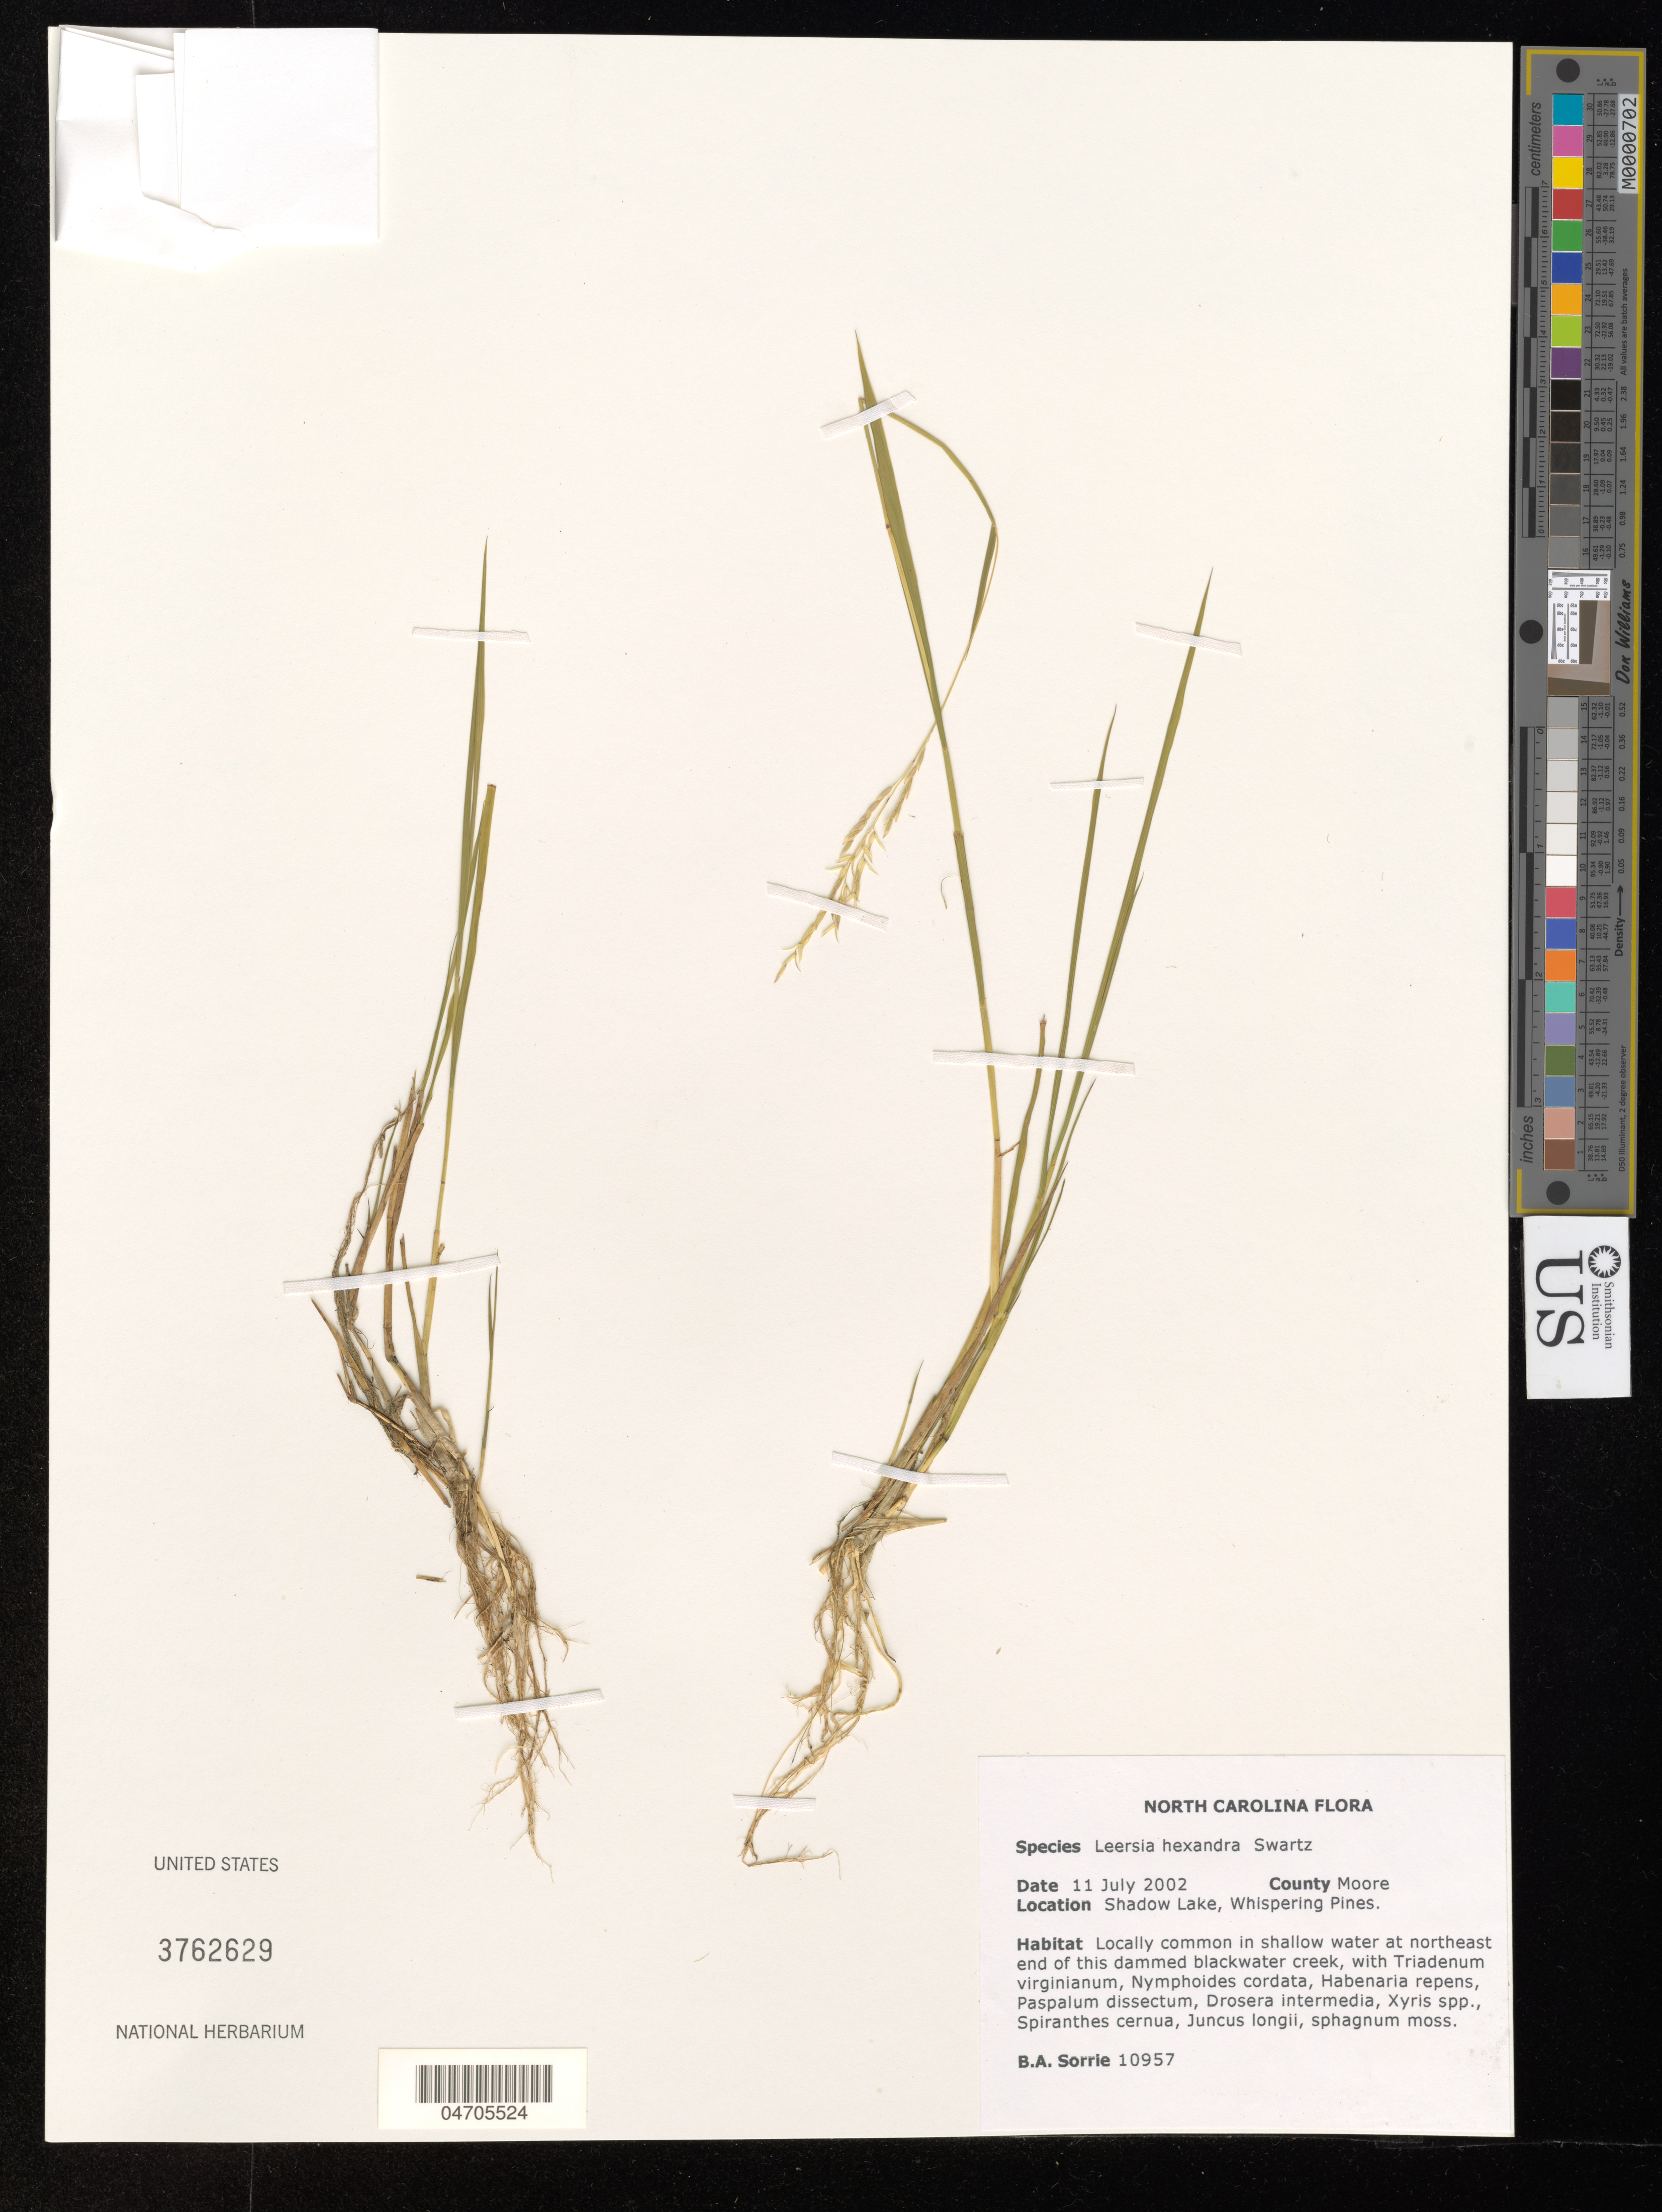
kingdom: Plantae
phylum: Tracheophyta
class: Liliopsida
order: Poales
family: Poaceae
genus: Leersia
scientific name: Leersia hexandra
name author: Sw.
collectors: B. Sorrie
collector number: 10957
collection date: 2002-07-11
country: United States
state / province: North Carolina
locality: County Moore. Shadow Lake, Whispering Pines.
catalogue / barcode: US 3762629